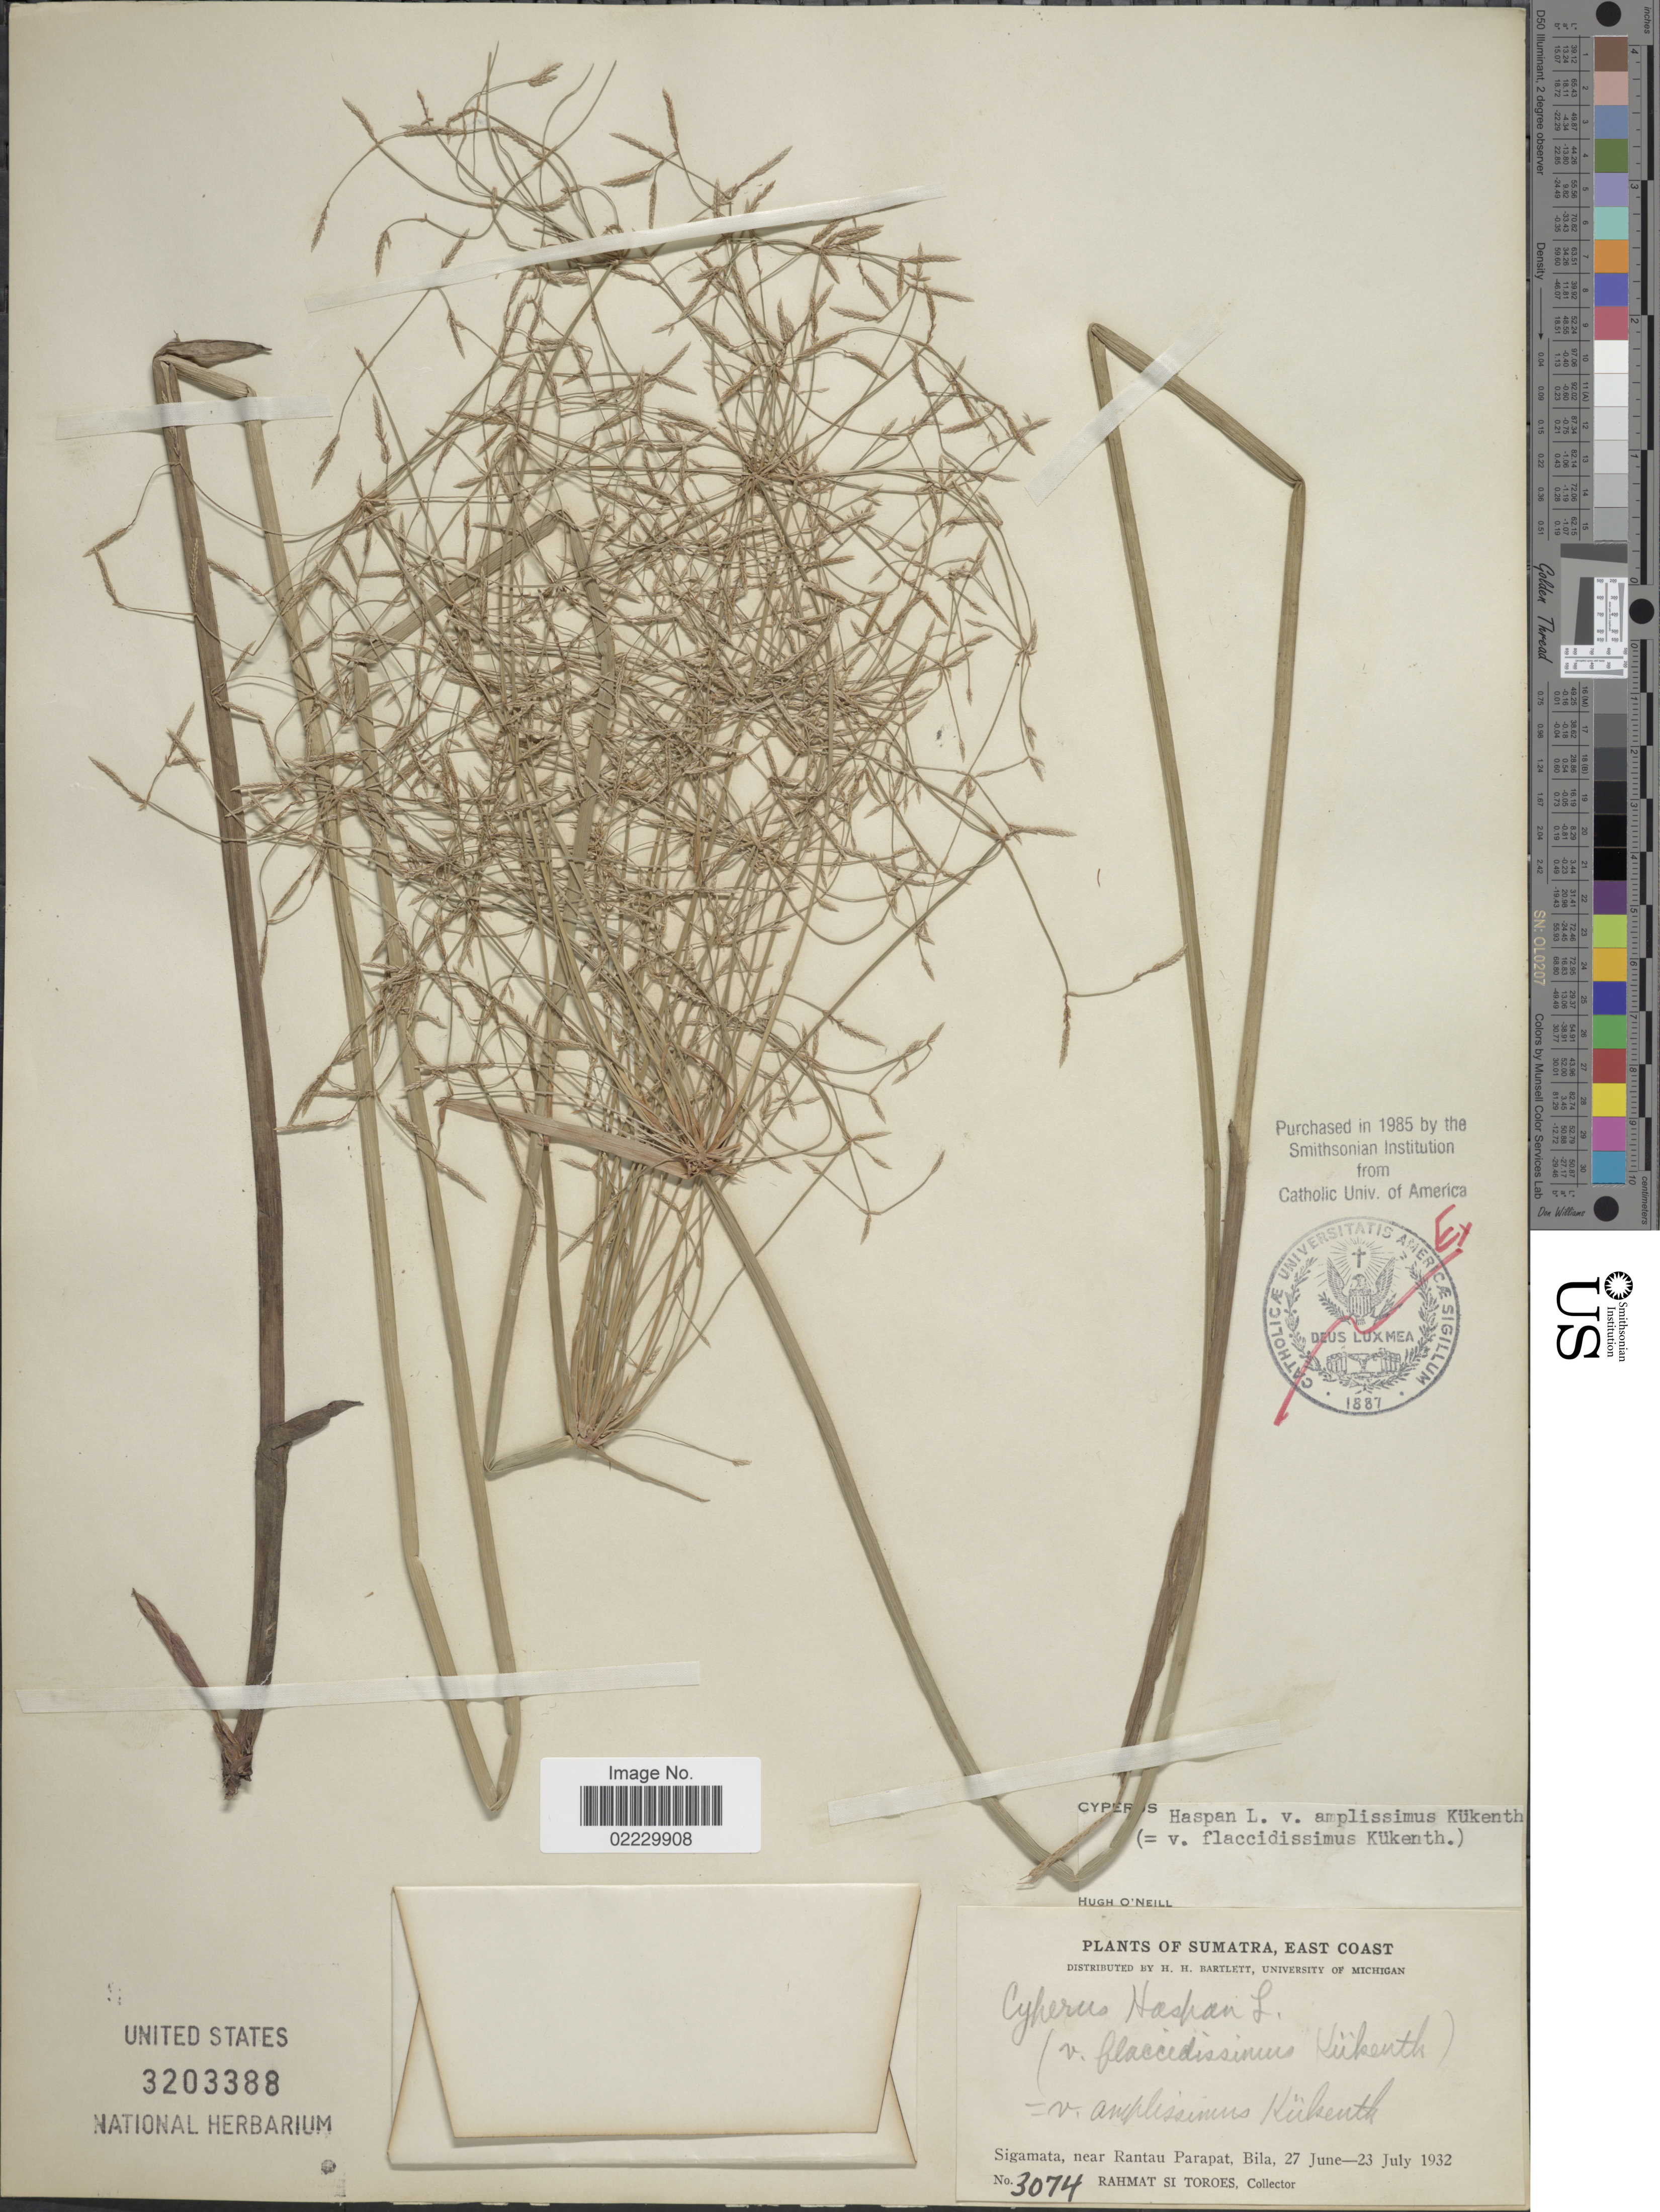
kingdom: Plantae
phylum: Tracheophyta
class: Liliopsida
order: Poales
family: Cyperaceae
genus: Cyperus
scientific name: Cyperus haspan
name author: L.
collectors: Rahmat Si Boeea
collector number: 3074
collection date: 1932-06-27/1932-07-23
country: Indonesia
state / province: Sumatra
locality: East Coast. Sigamata, near Rantau Parapat, Bila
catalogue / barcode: US 3203388